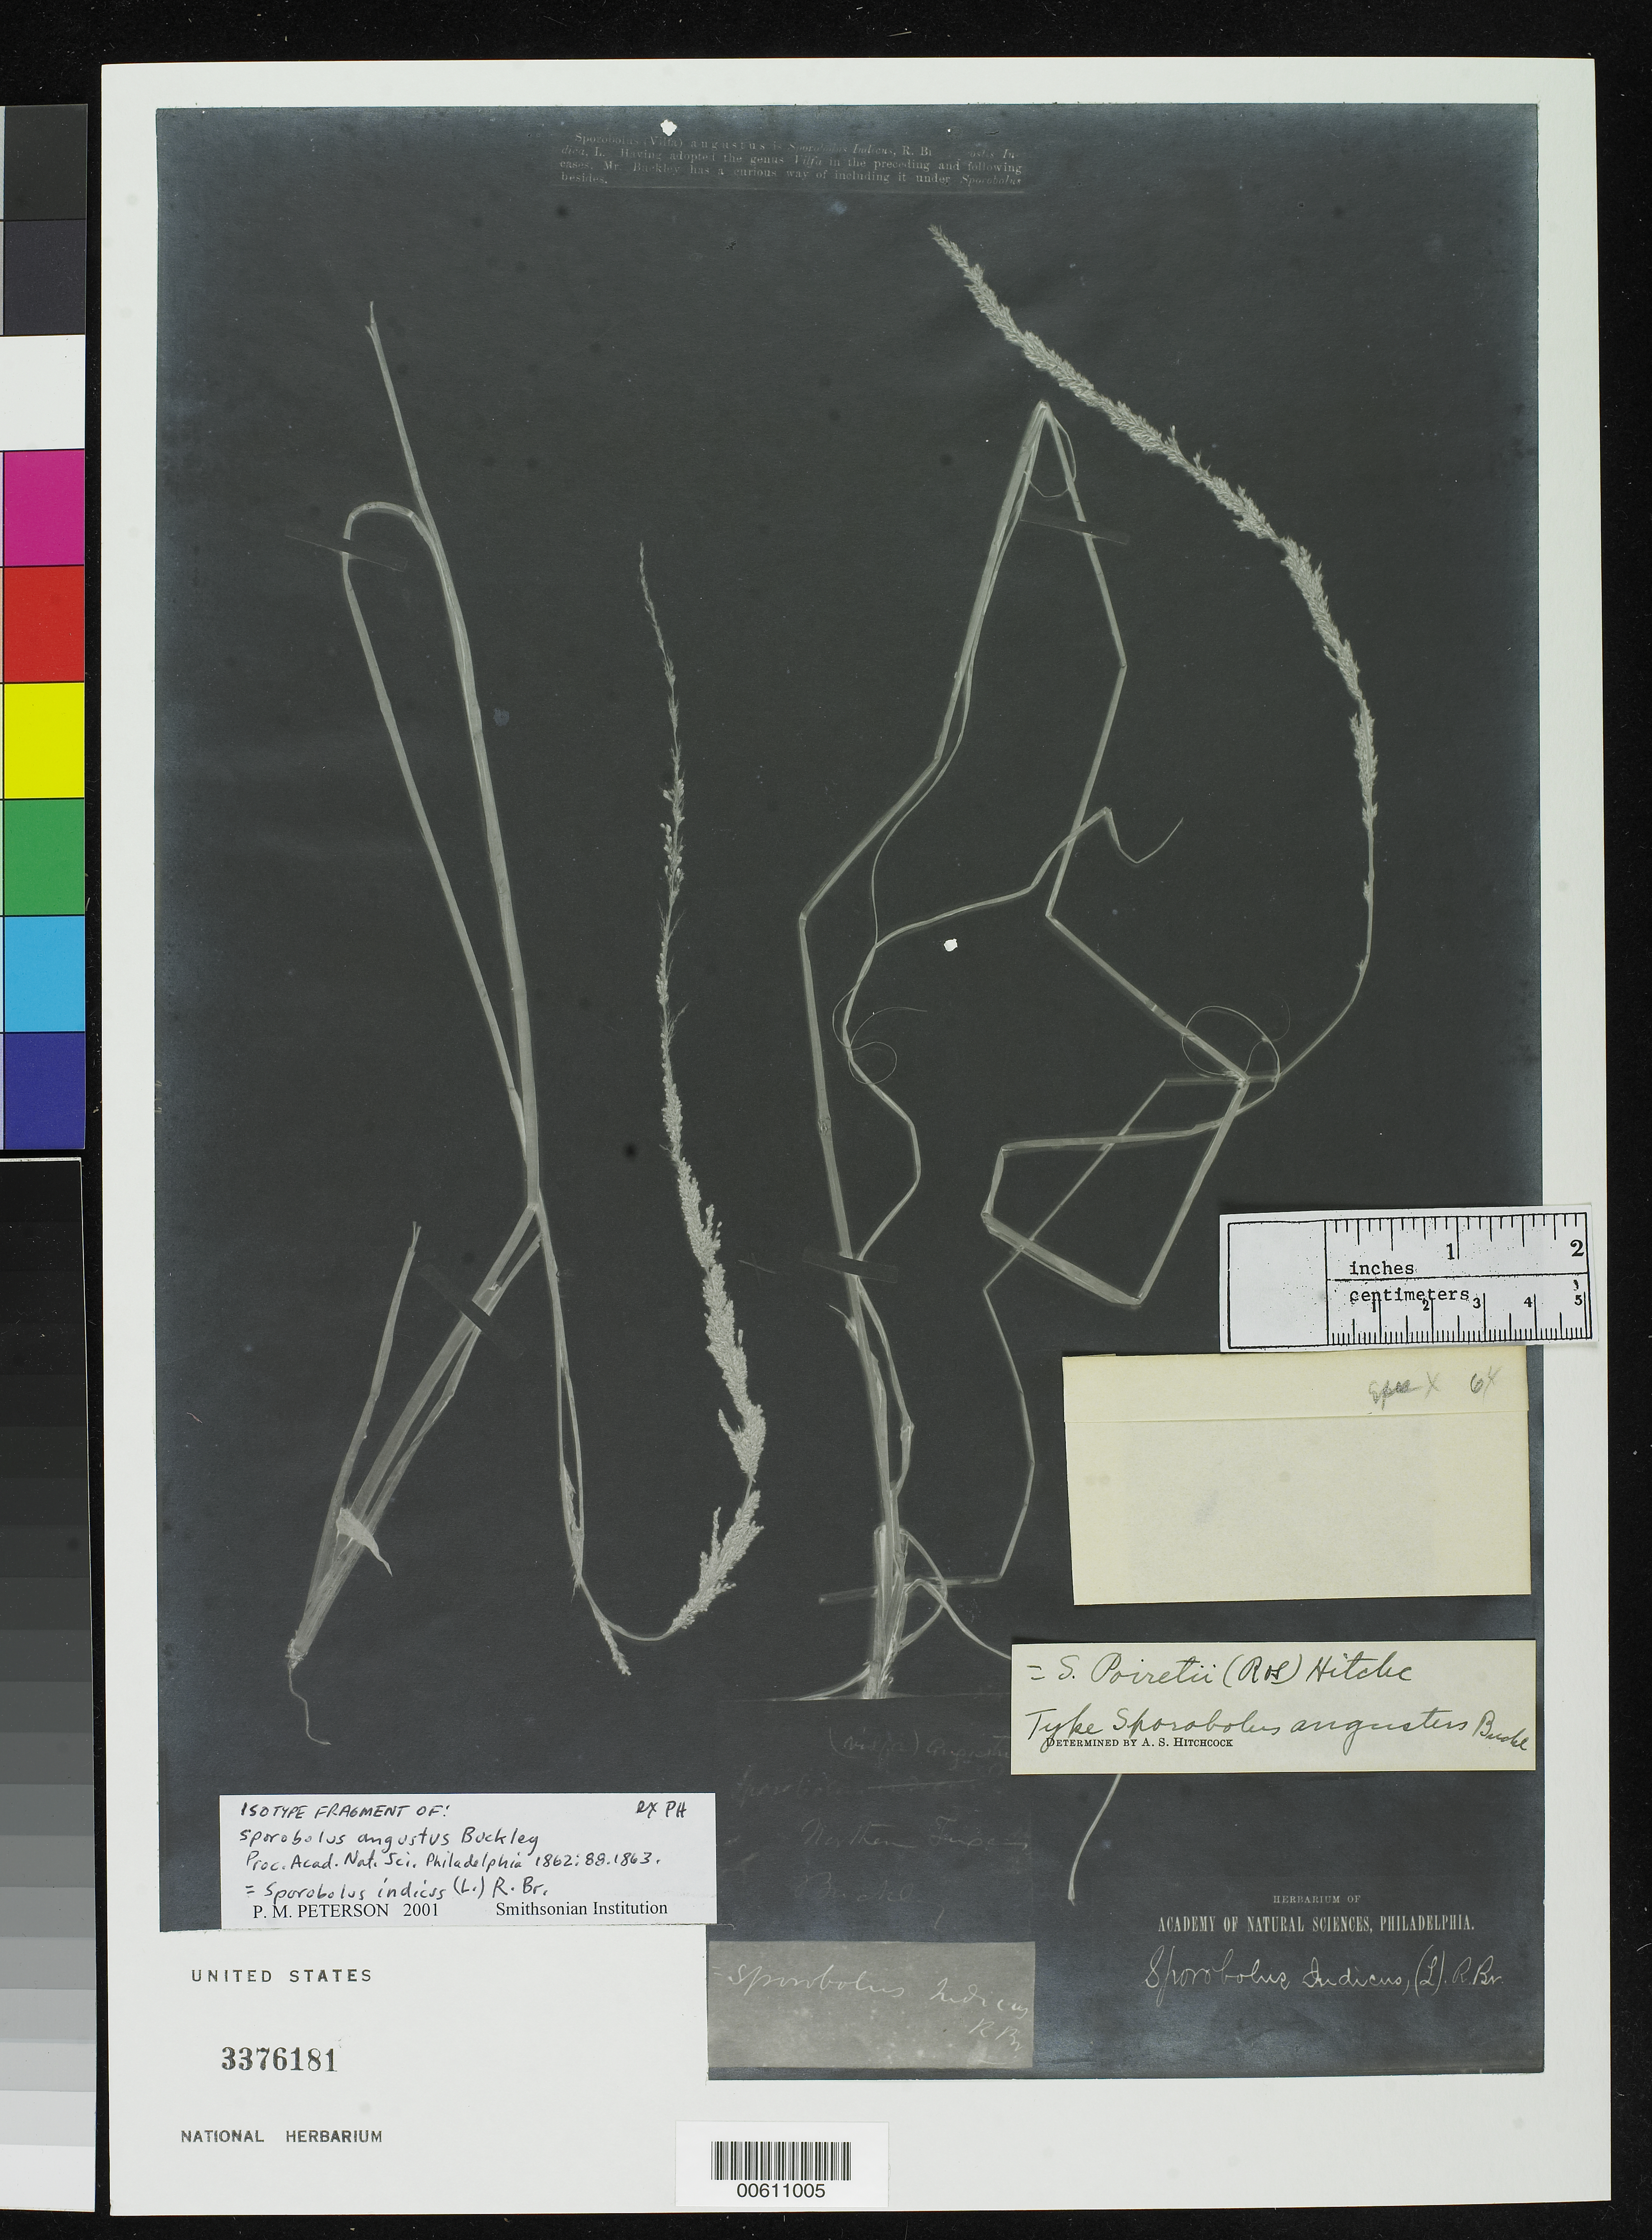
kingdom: Plantae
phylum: Tracheophyta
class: Liliopsida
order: Poales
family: Poaceae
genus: Sporobolus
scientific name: Sporobolus angustus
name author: Buckley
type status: Type Fragment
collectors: -- Buckley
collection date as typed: Jun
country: United States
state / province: Texas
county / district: Buchanan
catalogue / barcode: US 3376181